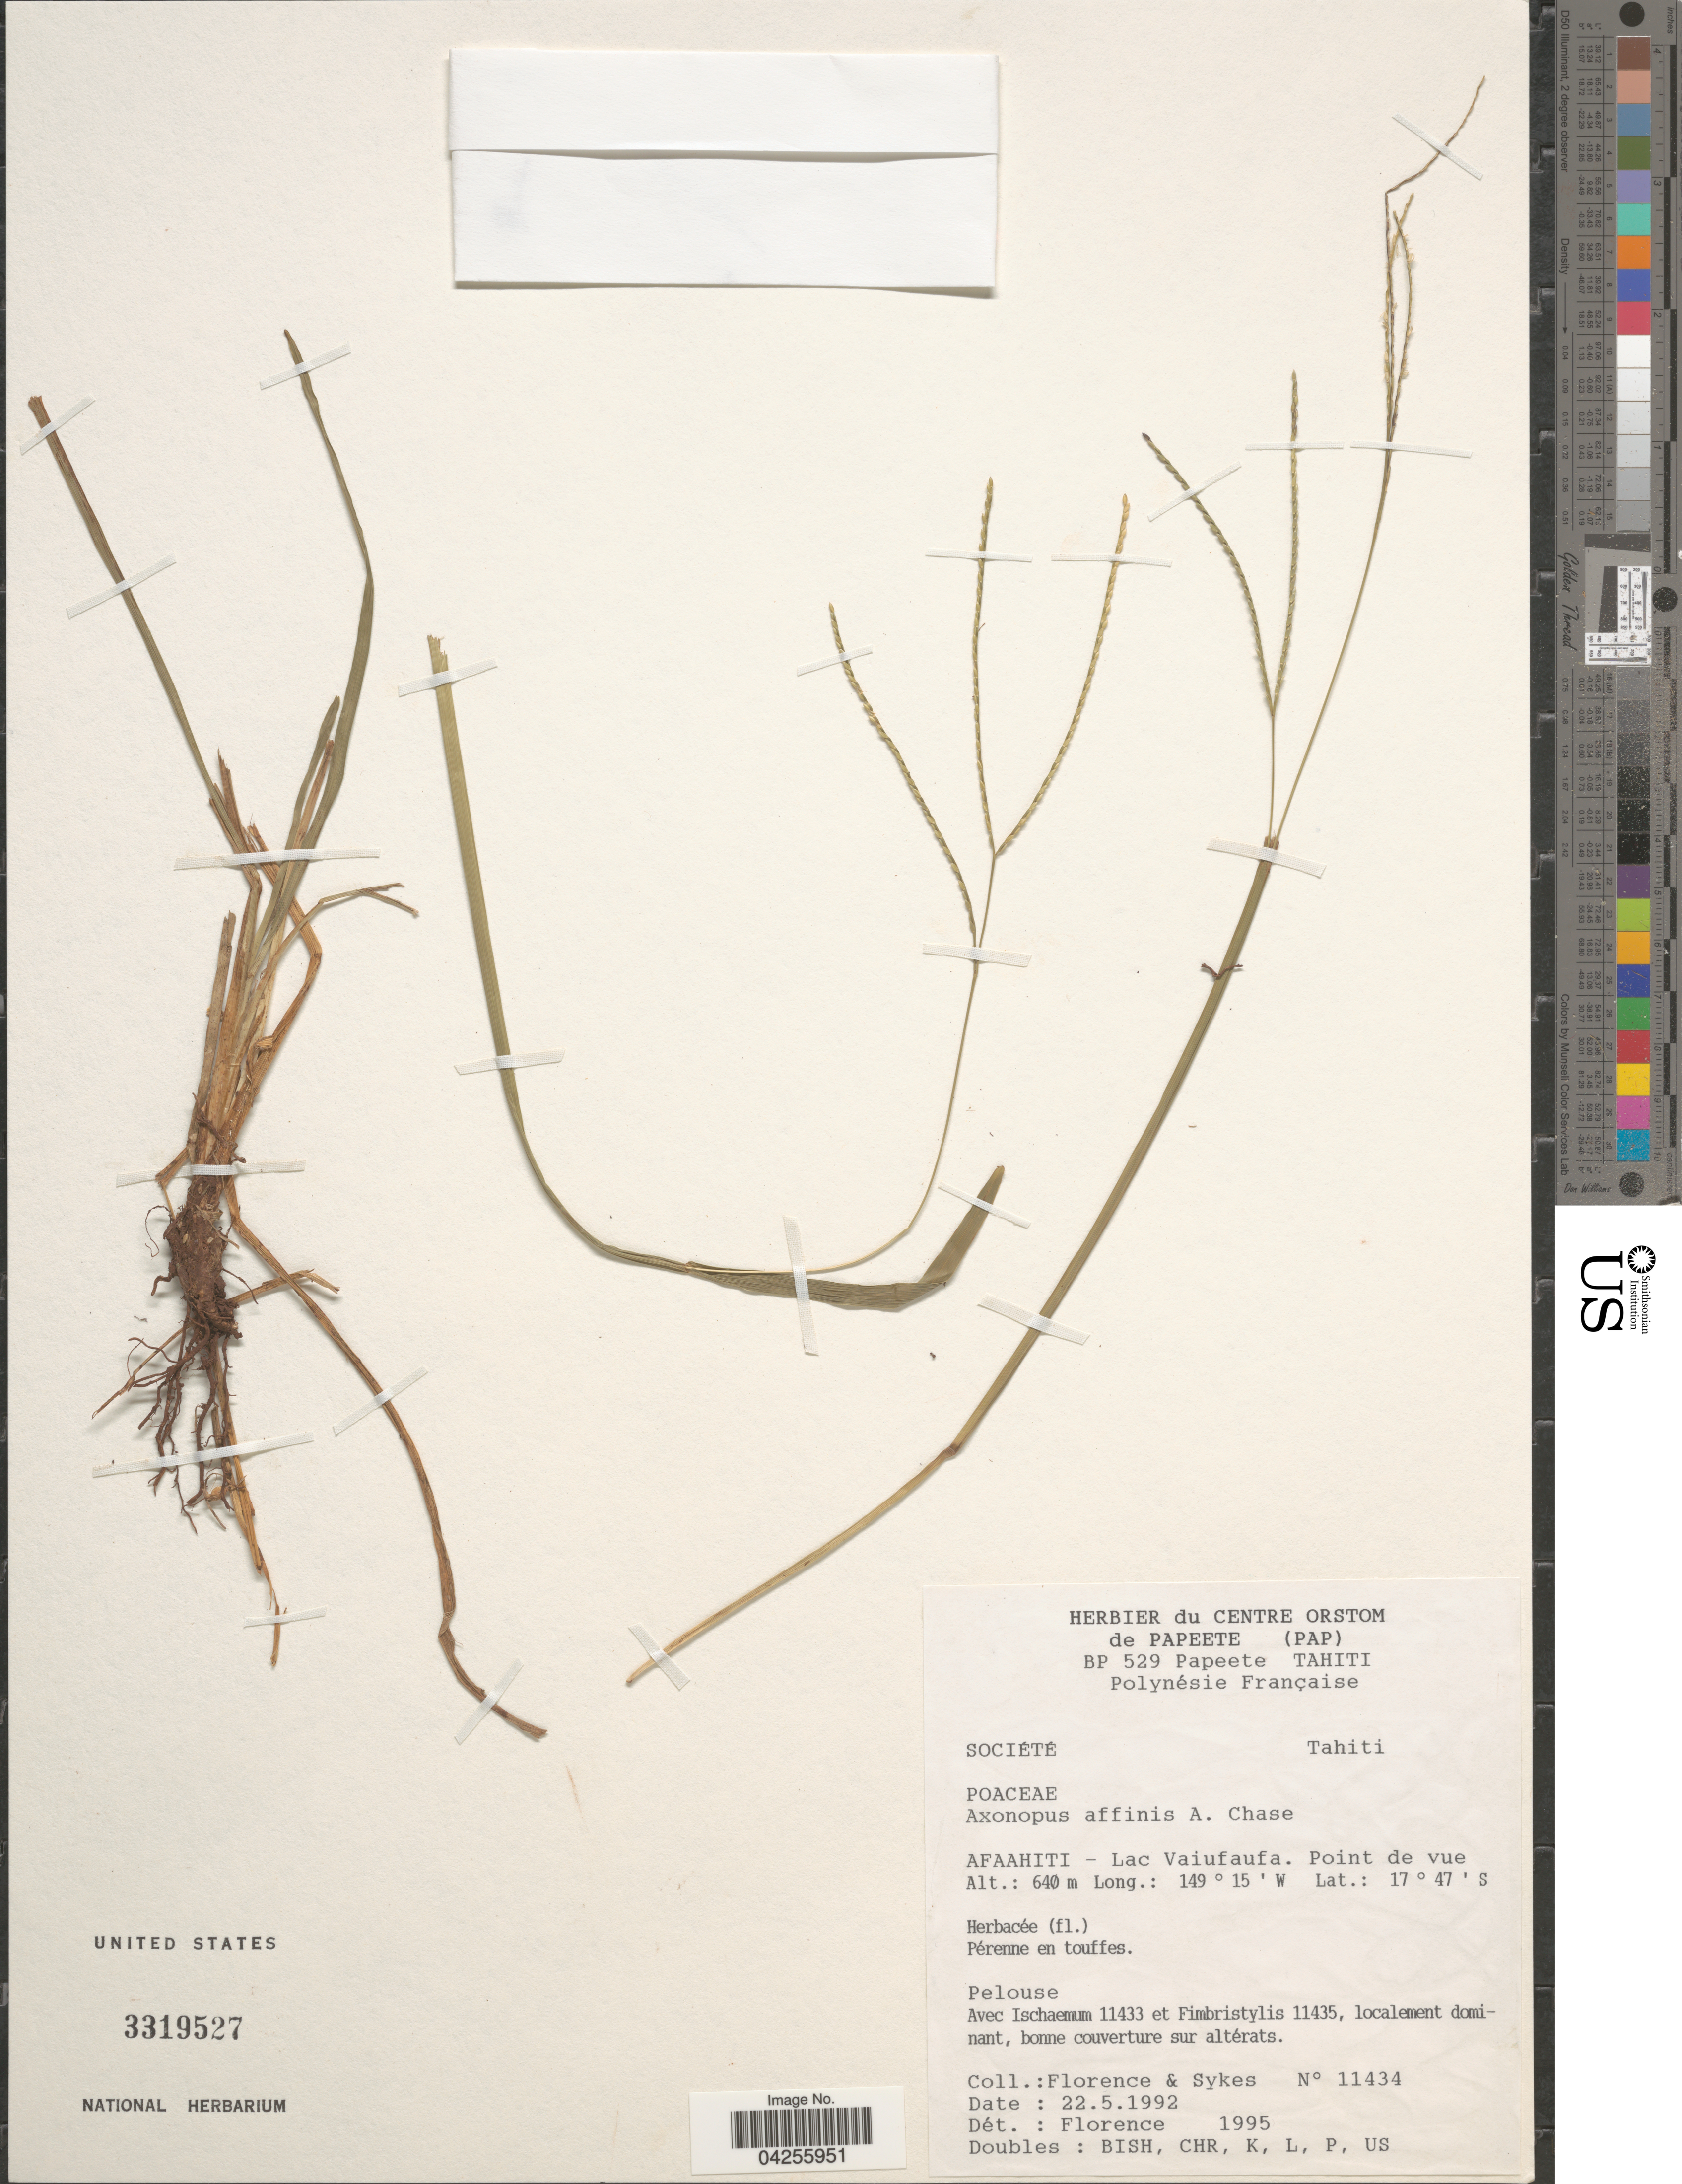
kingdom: Plantae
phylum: Tracheophyta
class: Liliopsida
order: Poales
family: Poaceae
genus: Axonopus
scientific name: Axonopus fissifolius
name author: (Raddi) Kuhlm.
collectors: -. Florence & Sykes, --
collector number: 11434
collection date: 1992-05-22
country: French Polynesia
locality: Polynésie Française. Sociéte. Tahiti. Afaahiti-Lac Vaiufaufa. Point de vue.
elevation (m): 640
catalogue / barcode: US 3319527